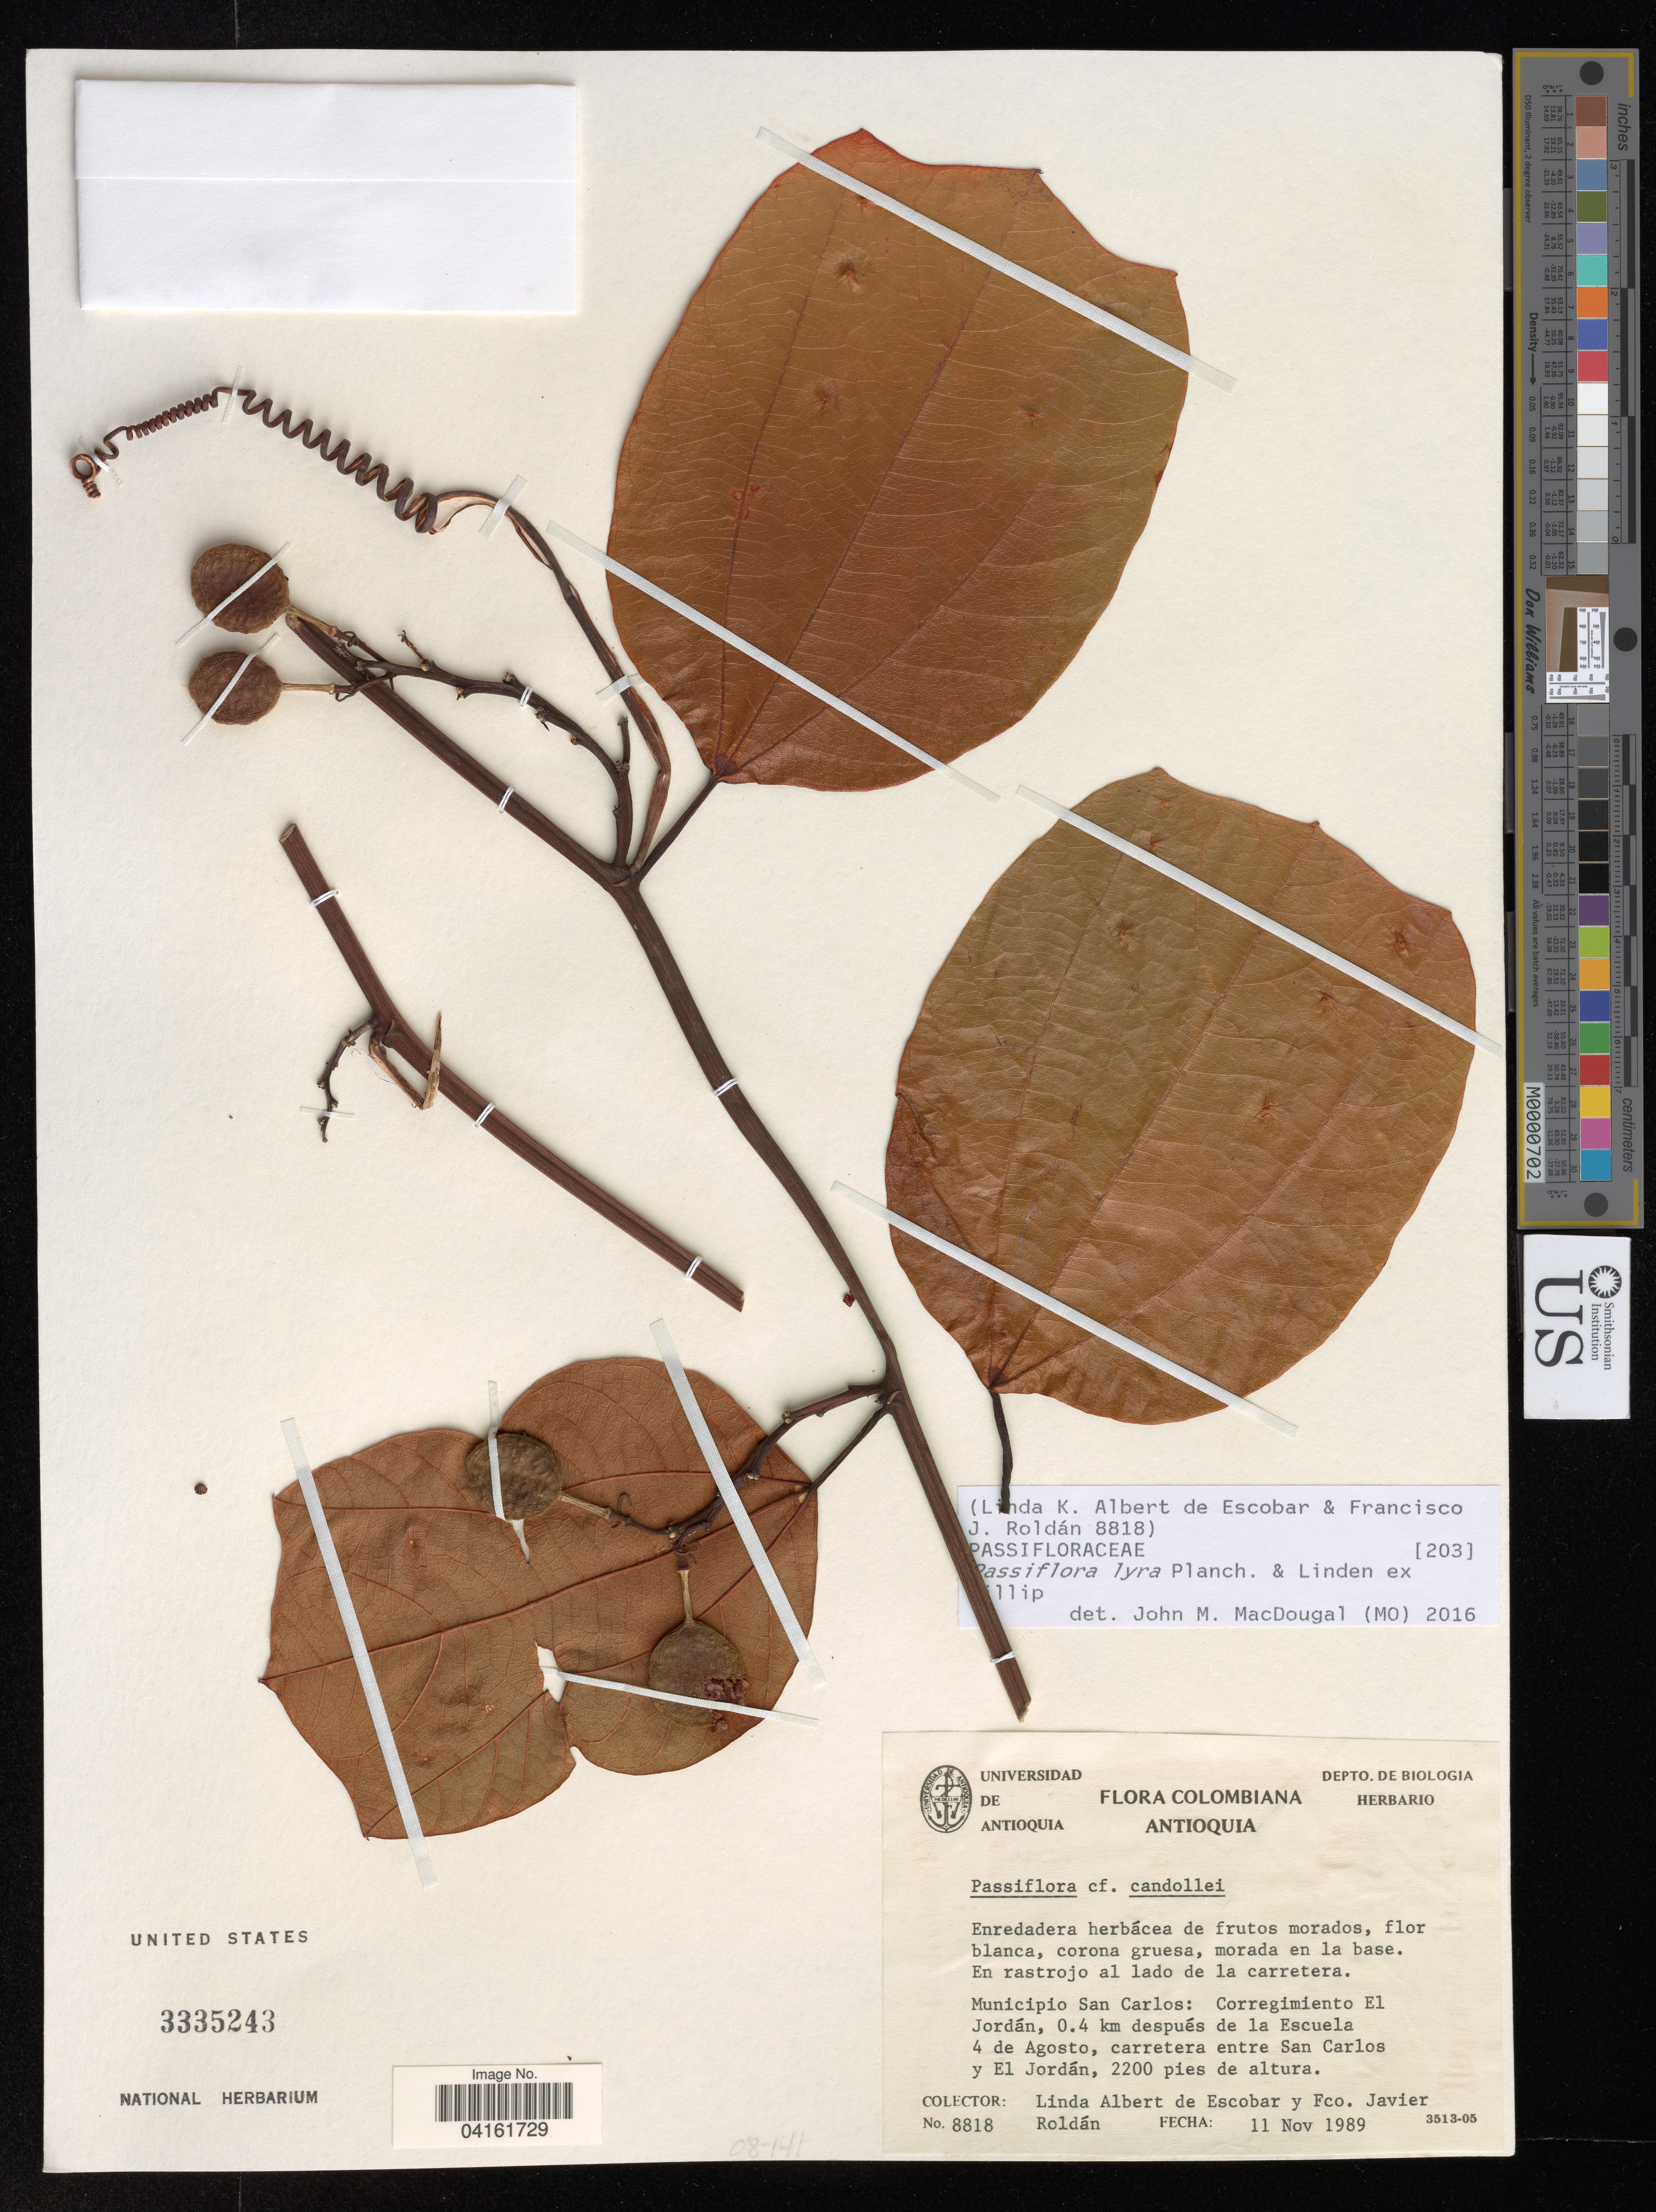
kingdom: Plantae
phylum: Tracheophyta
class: Magnoliopsida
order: Malpighiales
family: Passifloraceae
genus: Passiflora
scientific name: Passiflora lyra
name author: Planch. & Linden ex Killip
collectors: L. De Escobar, J. Roldan & F. J. Roldán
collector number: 8818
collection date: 1989-11-11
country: Colombia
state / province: Antioquia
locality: Municipio San Carlos: Corregimiento El Jordán, 0.4 km después de la Escuela 4 de Agosto, carretera entre San Carlos y El Jordán.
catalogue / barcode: US 3335243